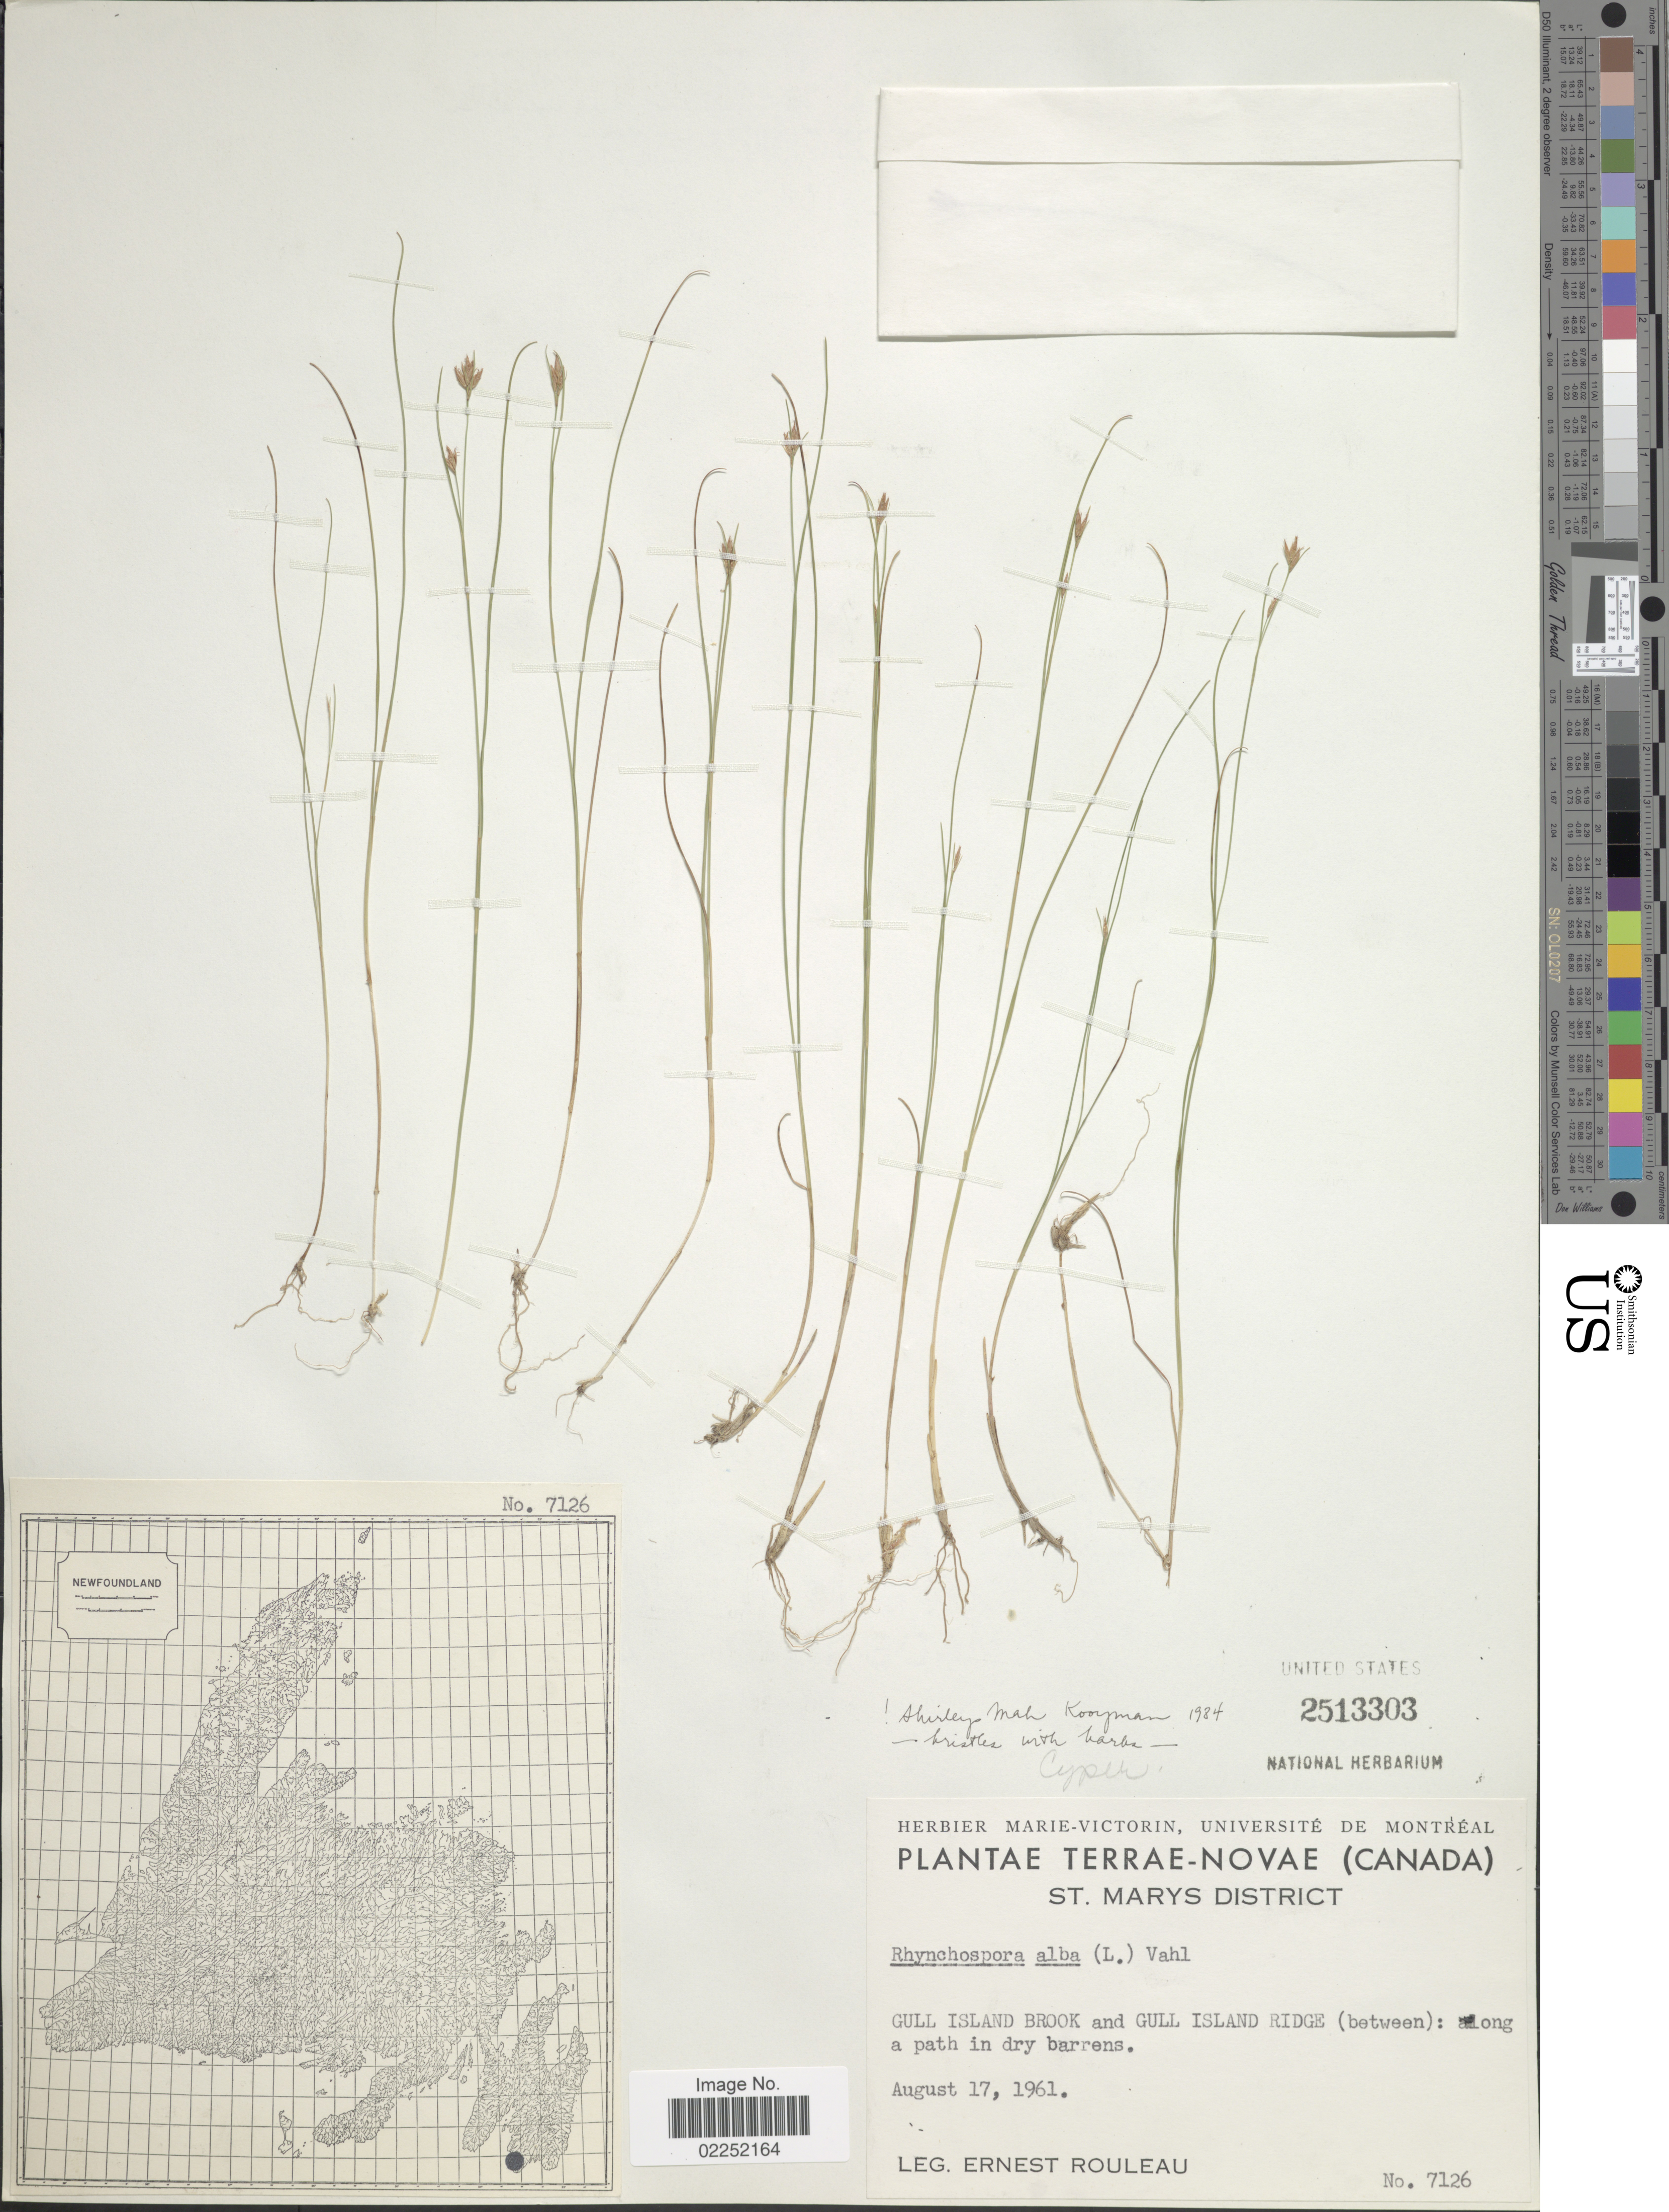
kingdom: Plantae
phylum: Tracheophyta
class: Liliopsida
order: Poales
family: Cyperaceae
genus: Rhynchospora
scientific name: Rhynchospora alba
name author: (L.) Vahl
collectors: E. Rouleau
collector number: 7126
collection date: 1961-08-17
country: Canada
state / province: Newfoundland and Labrador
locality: Terrae-Novae, St Marys District, Gull Island Brook and Gull Island Ridge (between): along a path in dry barrens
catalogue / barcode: US 2513303